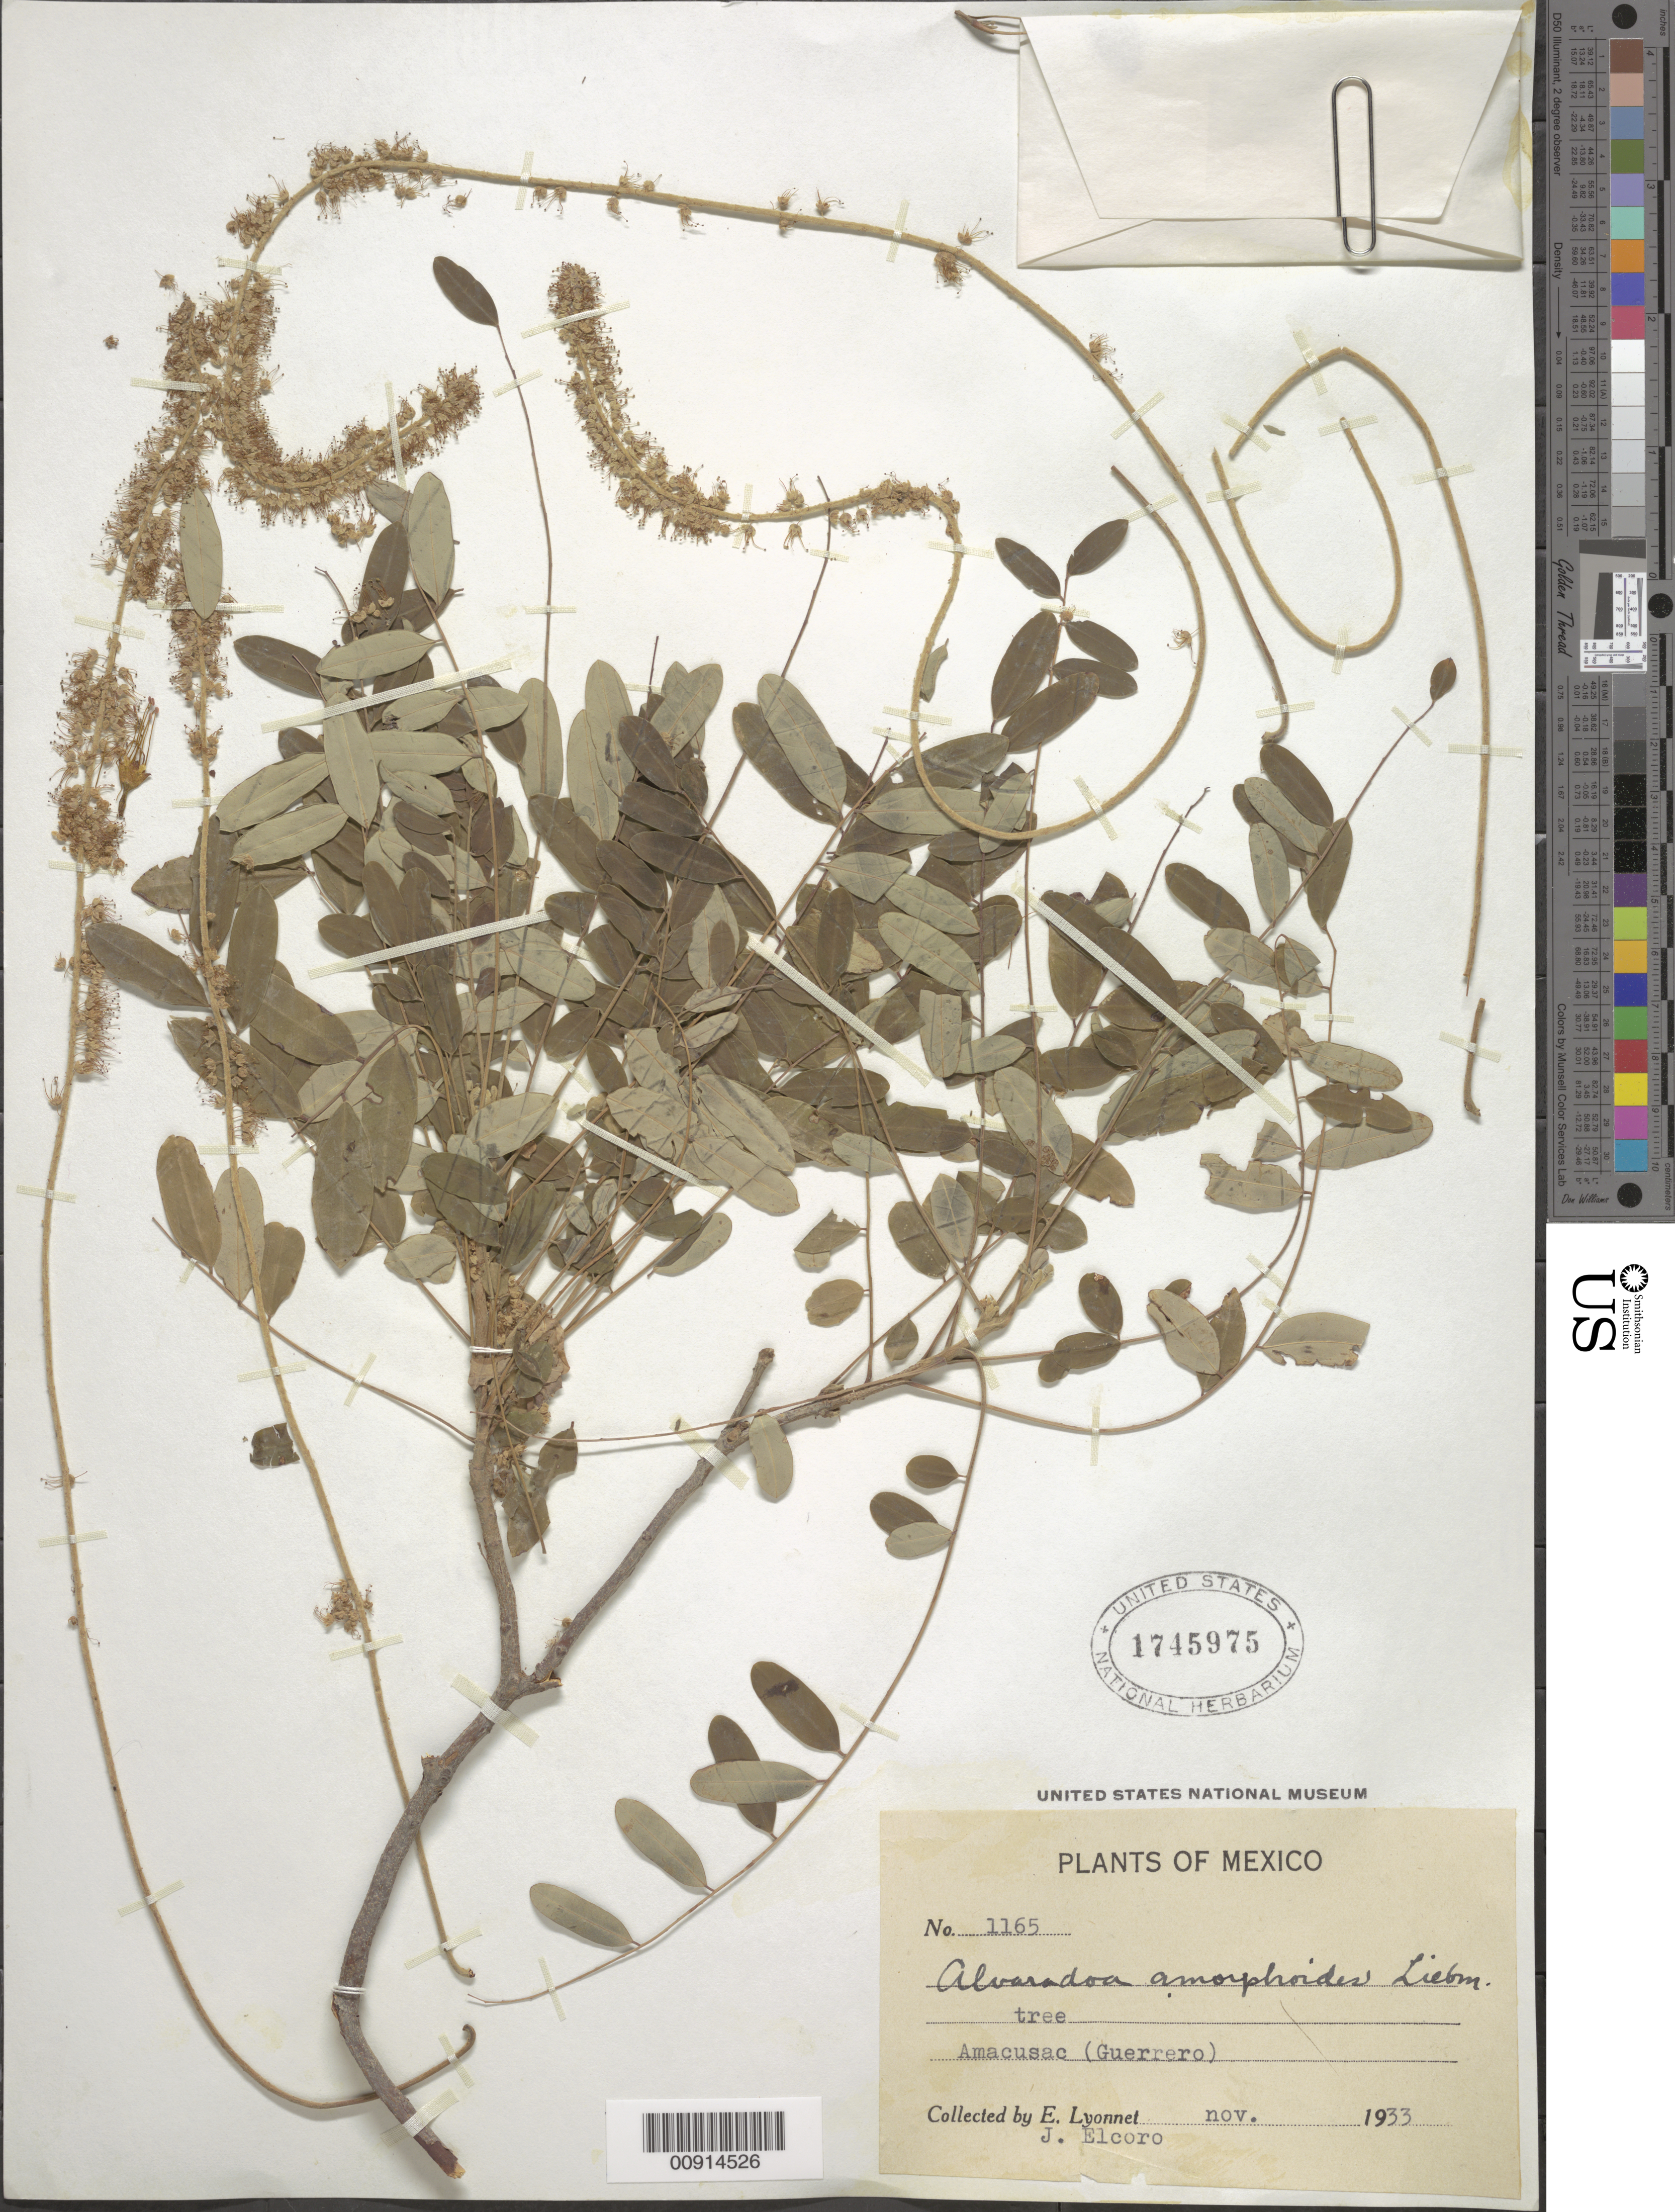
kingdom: Plantae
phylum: Tracheophyta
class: Magnoliopsida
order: Picramniales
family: Picramniaceae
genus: Alvaradoa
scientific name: Alvaradoa amorphoides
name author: Liebm.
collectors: Bro. E. Lyonnet & J. Elcoro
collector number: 1165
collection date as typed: Nov 1933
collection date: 1933-11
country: Mexico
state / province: Guerrero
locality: Amacusac (Guerrero).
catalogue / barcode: US 1745975